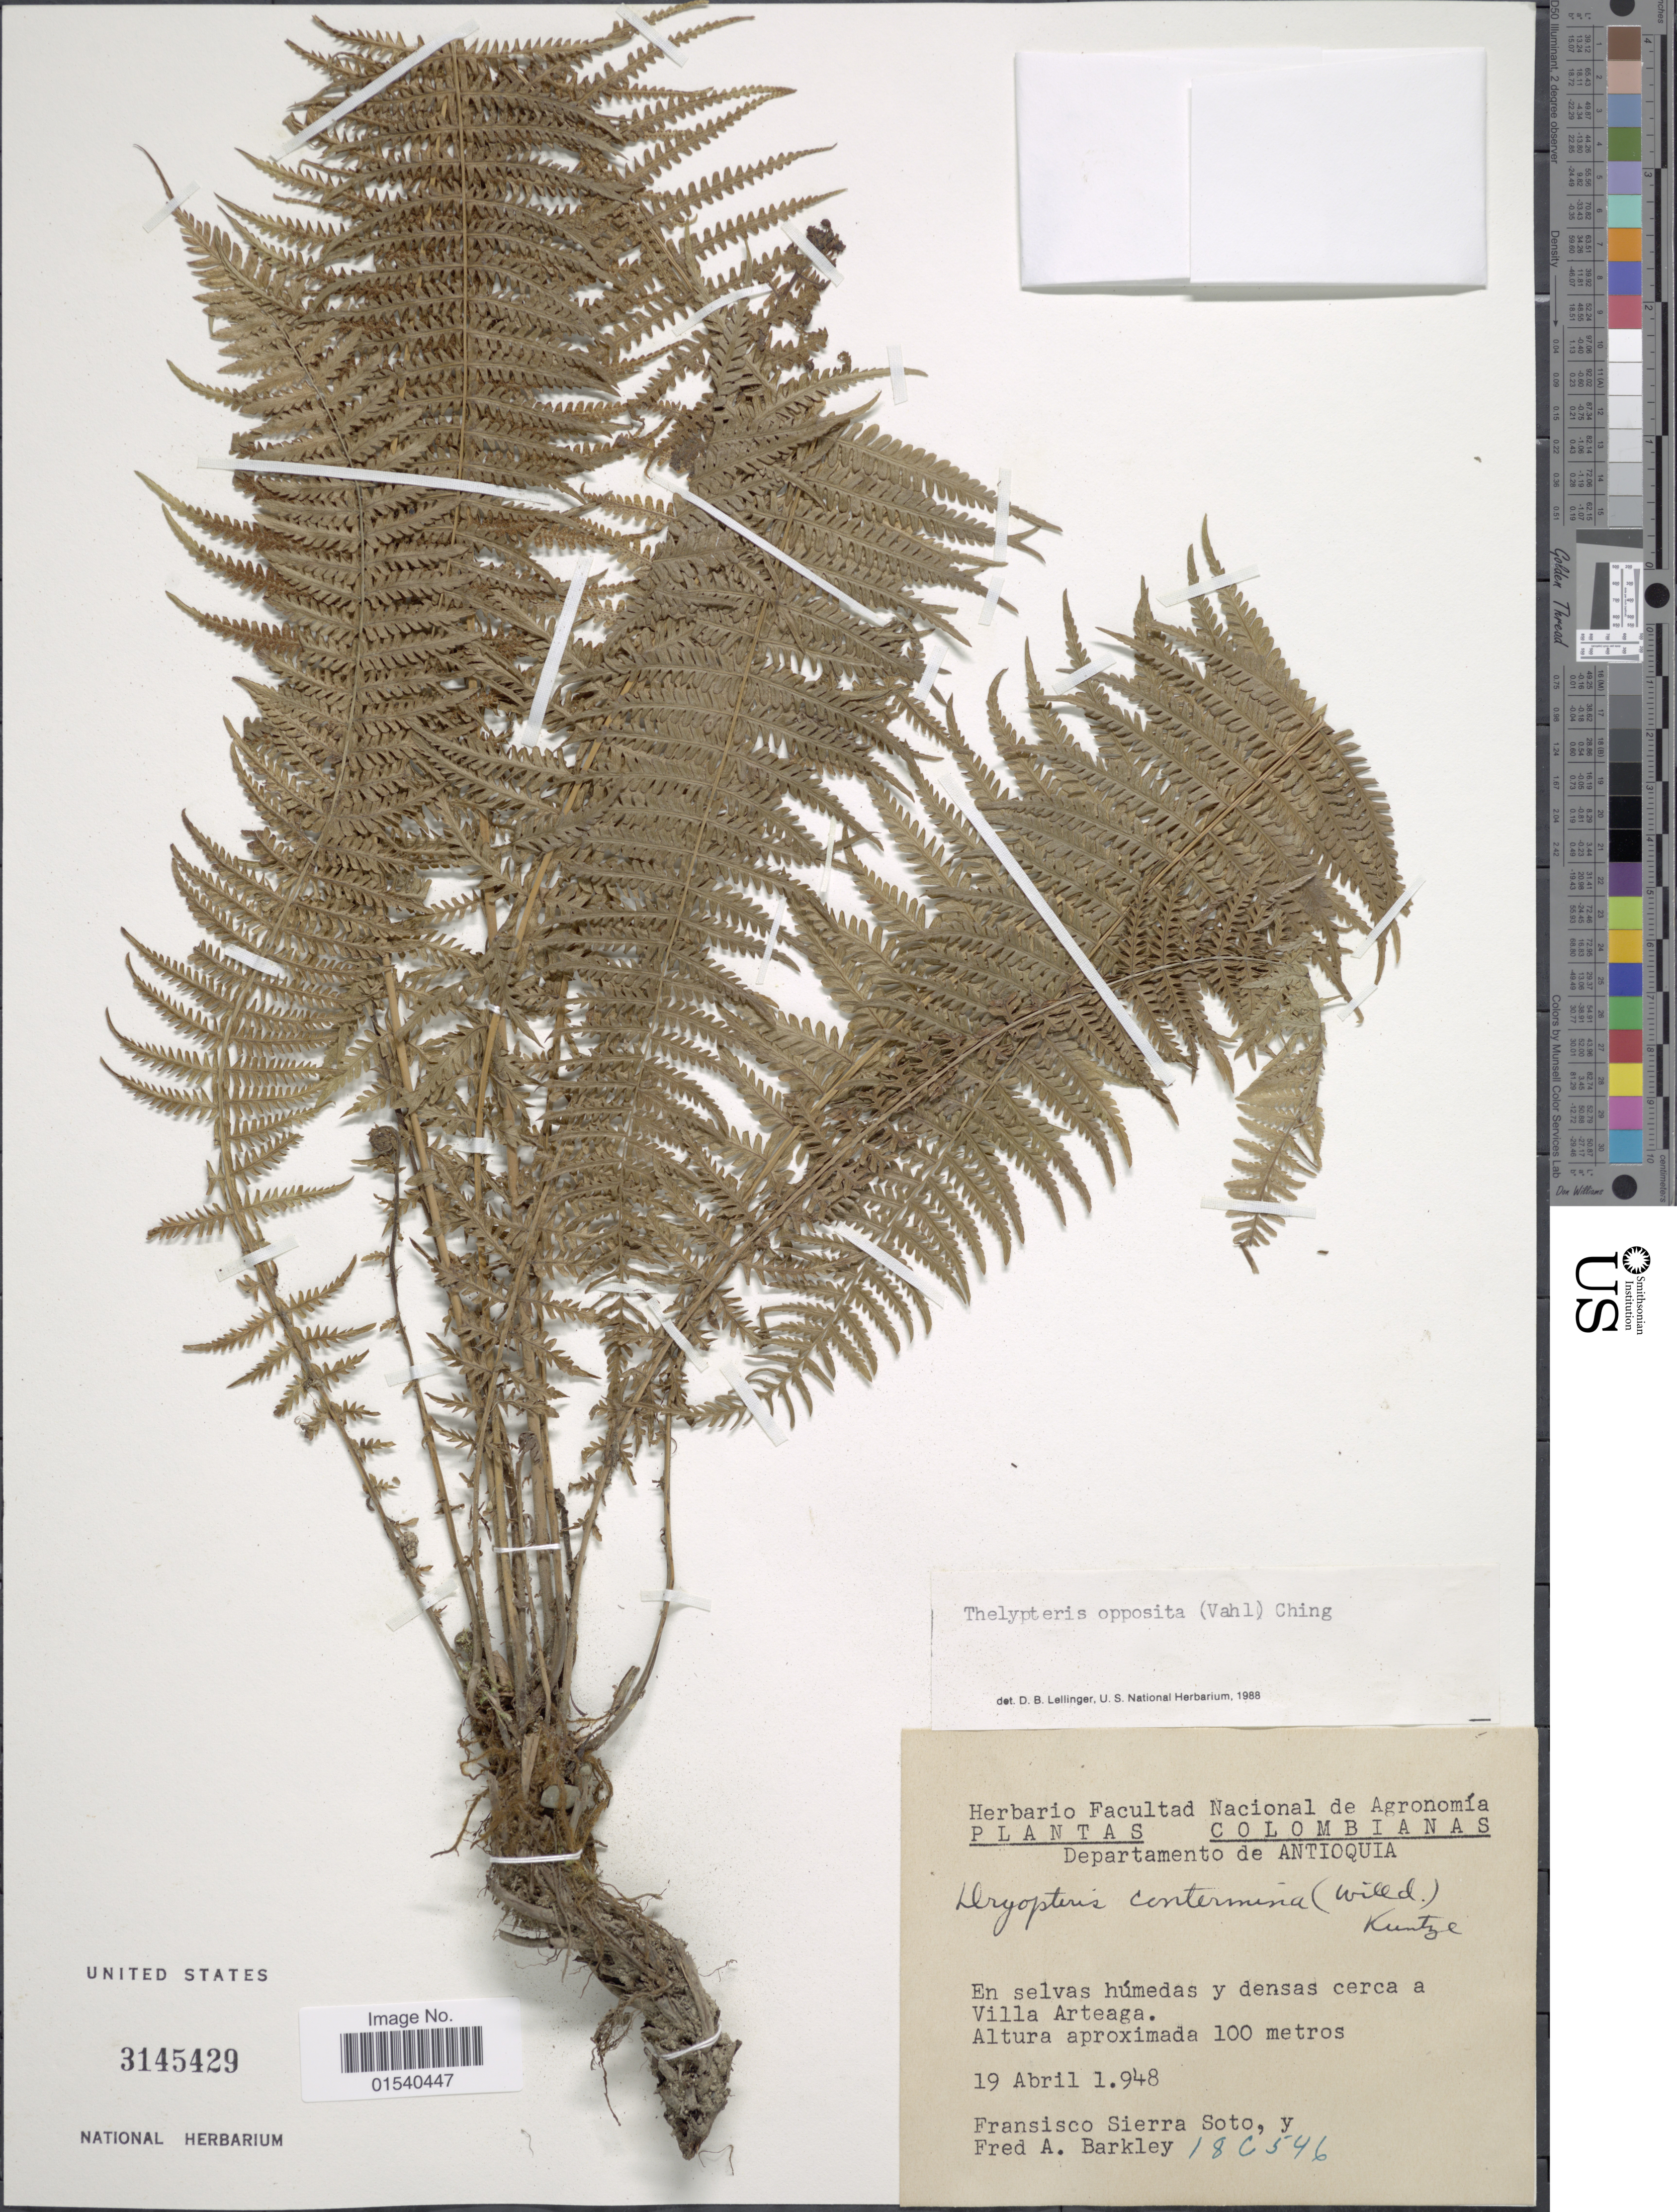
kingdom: Plantae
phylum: Tracheophyta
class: Polypodiopsida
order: Polypodiales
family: Thelypteridaceae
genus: Amauropelta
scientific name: Amauropelta opposita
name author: (Vahl) Pic. Serm.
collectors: F. Sierra Soto & F. A. Barkley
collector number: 18C546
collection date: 1948-04-19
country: Colombia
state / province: Antioquia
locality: Departamento de Antioquia, En selvas húmedad y densas cerca a Villa Arteaga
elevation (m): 100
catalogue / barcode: US 3145429